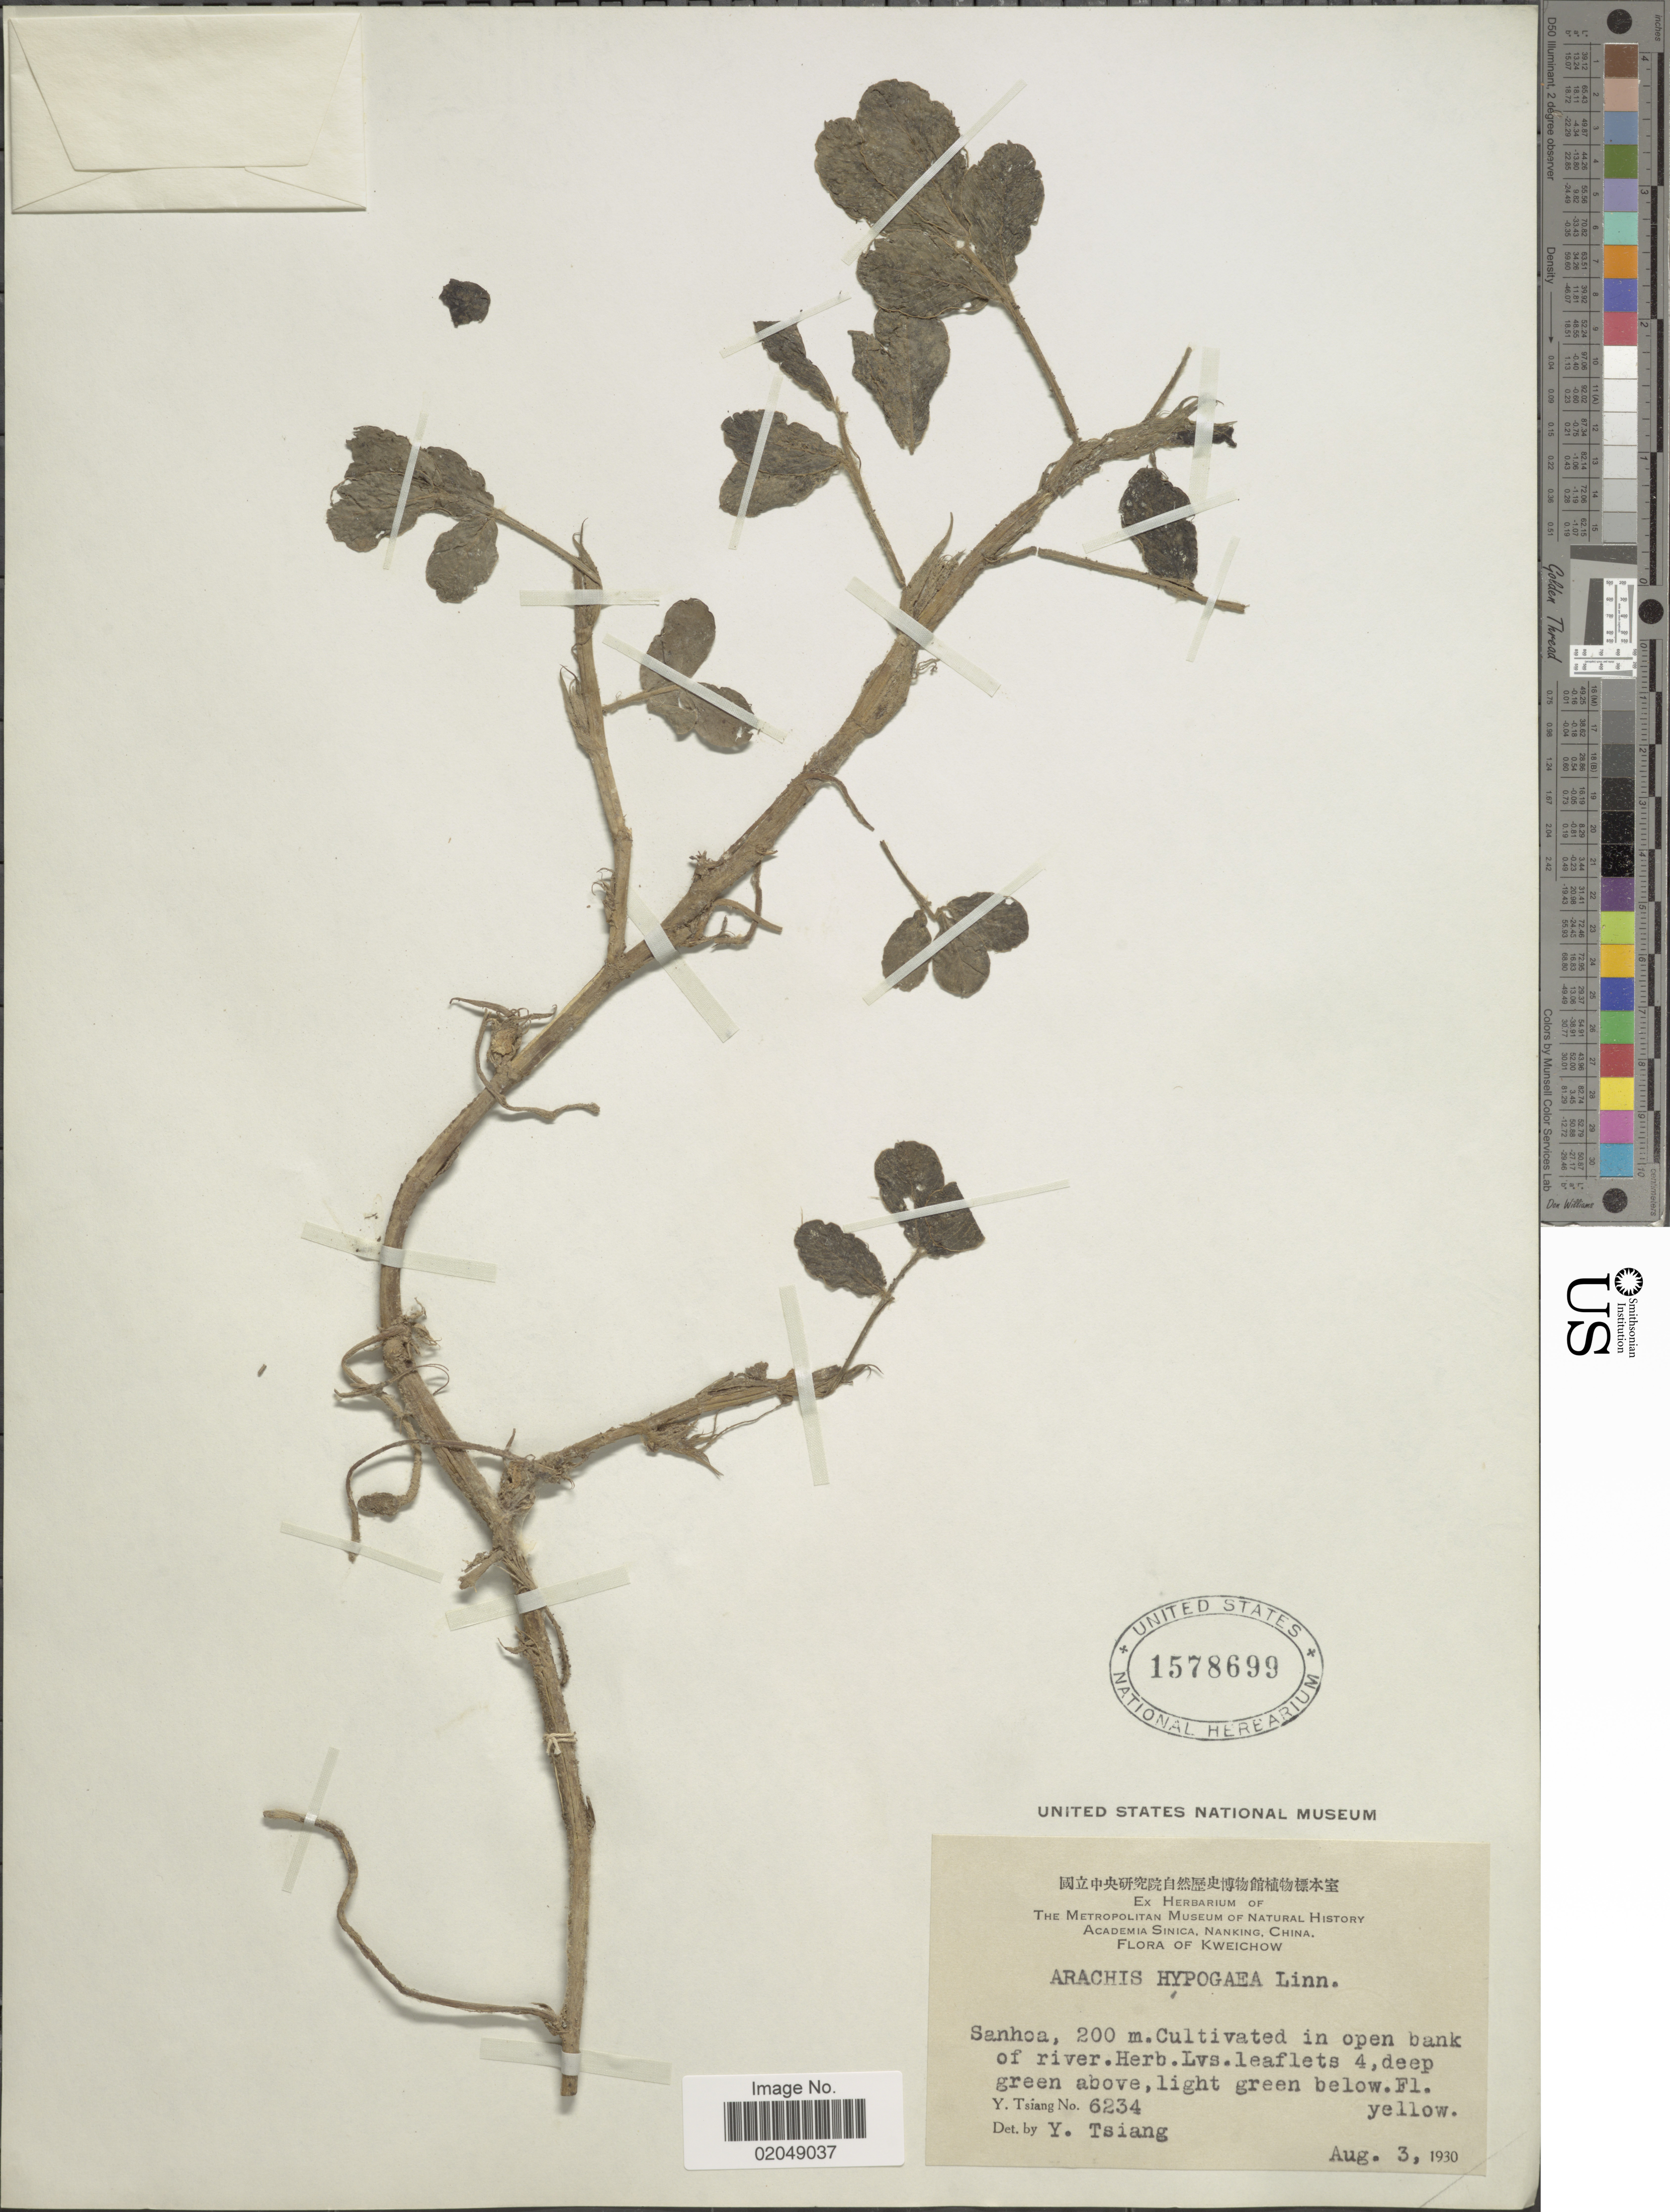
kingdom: Plantae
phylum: Tracheophyta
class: Magnoliopsida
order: Fabales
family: Fabaceae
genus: Arachis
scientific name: Arachis hypogaea subsp. hypogaea var. hirsuta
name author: Köhler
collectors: Y. Tsiang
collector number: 6234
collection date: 1930-08-03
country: China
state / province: Guizhou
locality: Kweichow, Sanhoa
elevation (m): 200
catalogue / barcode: US 1578699